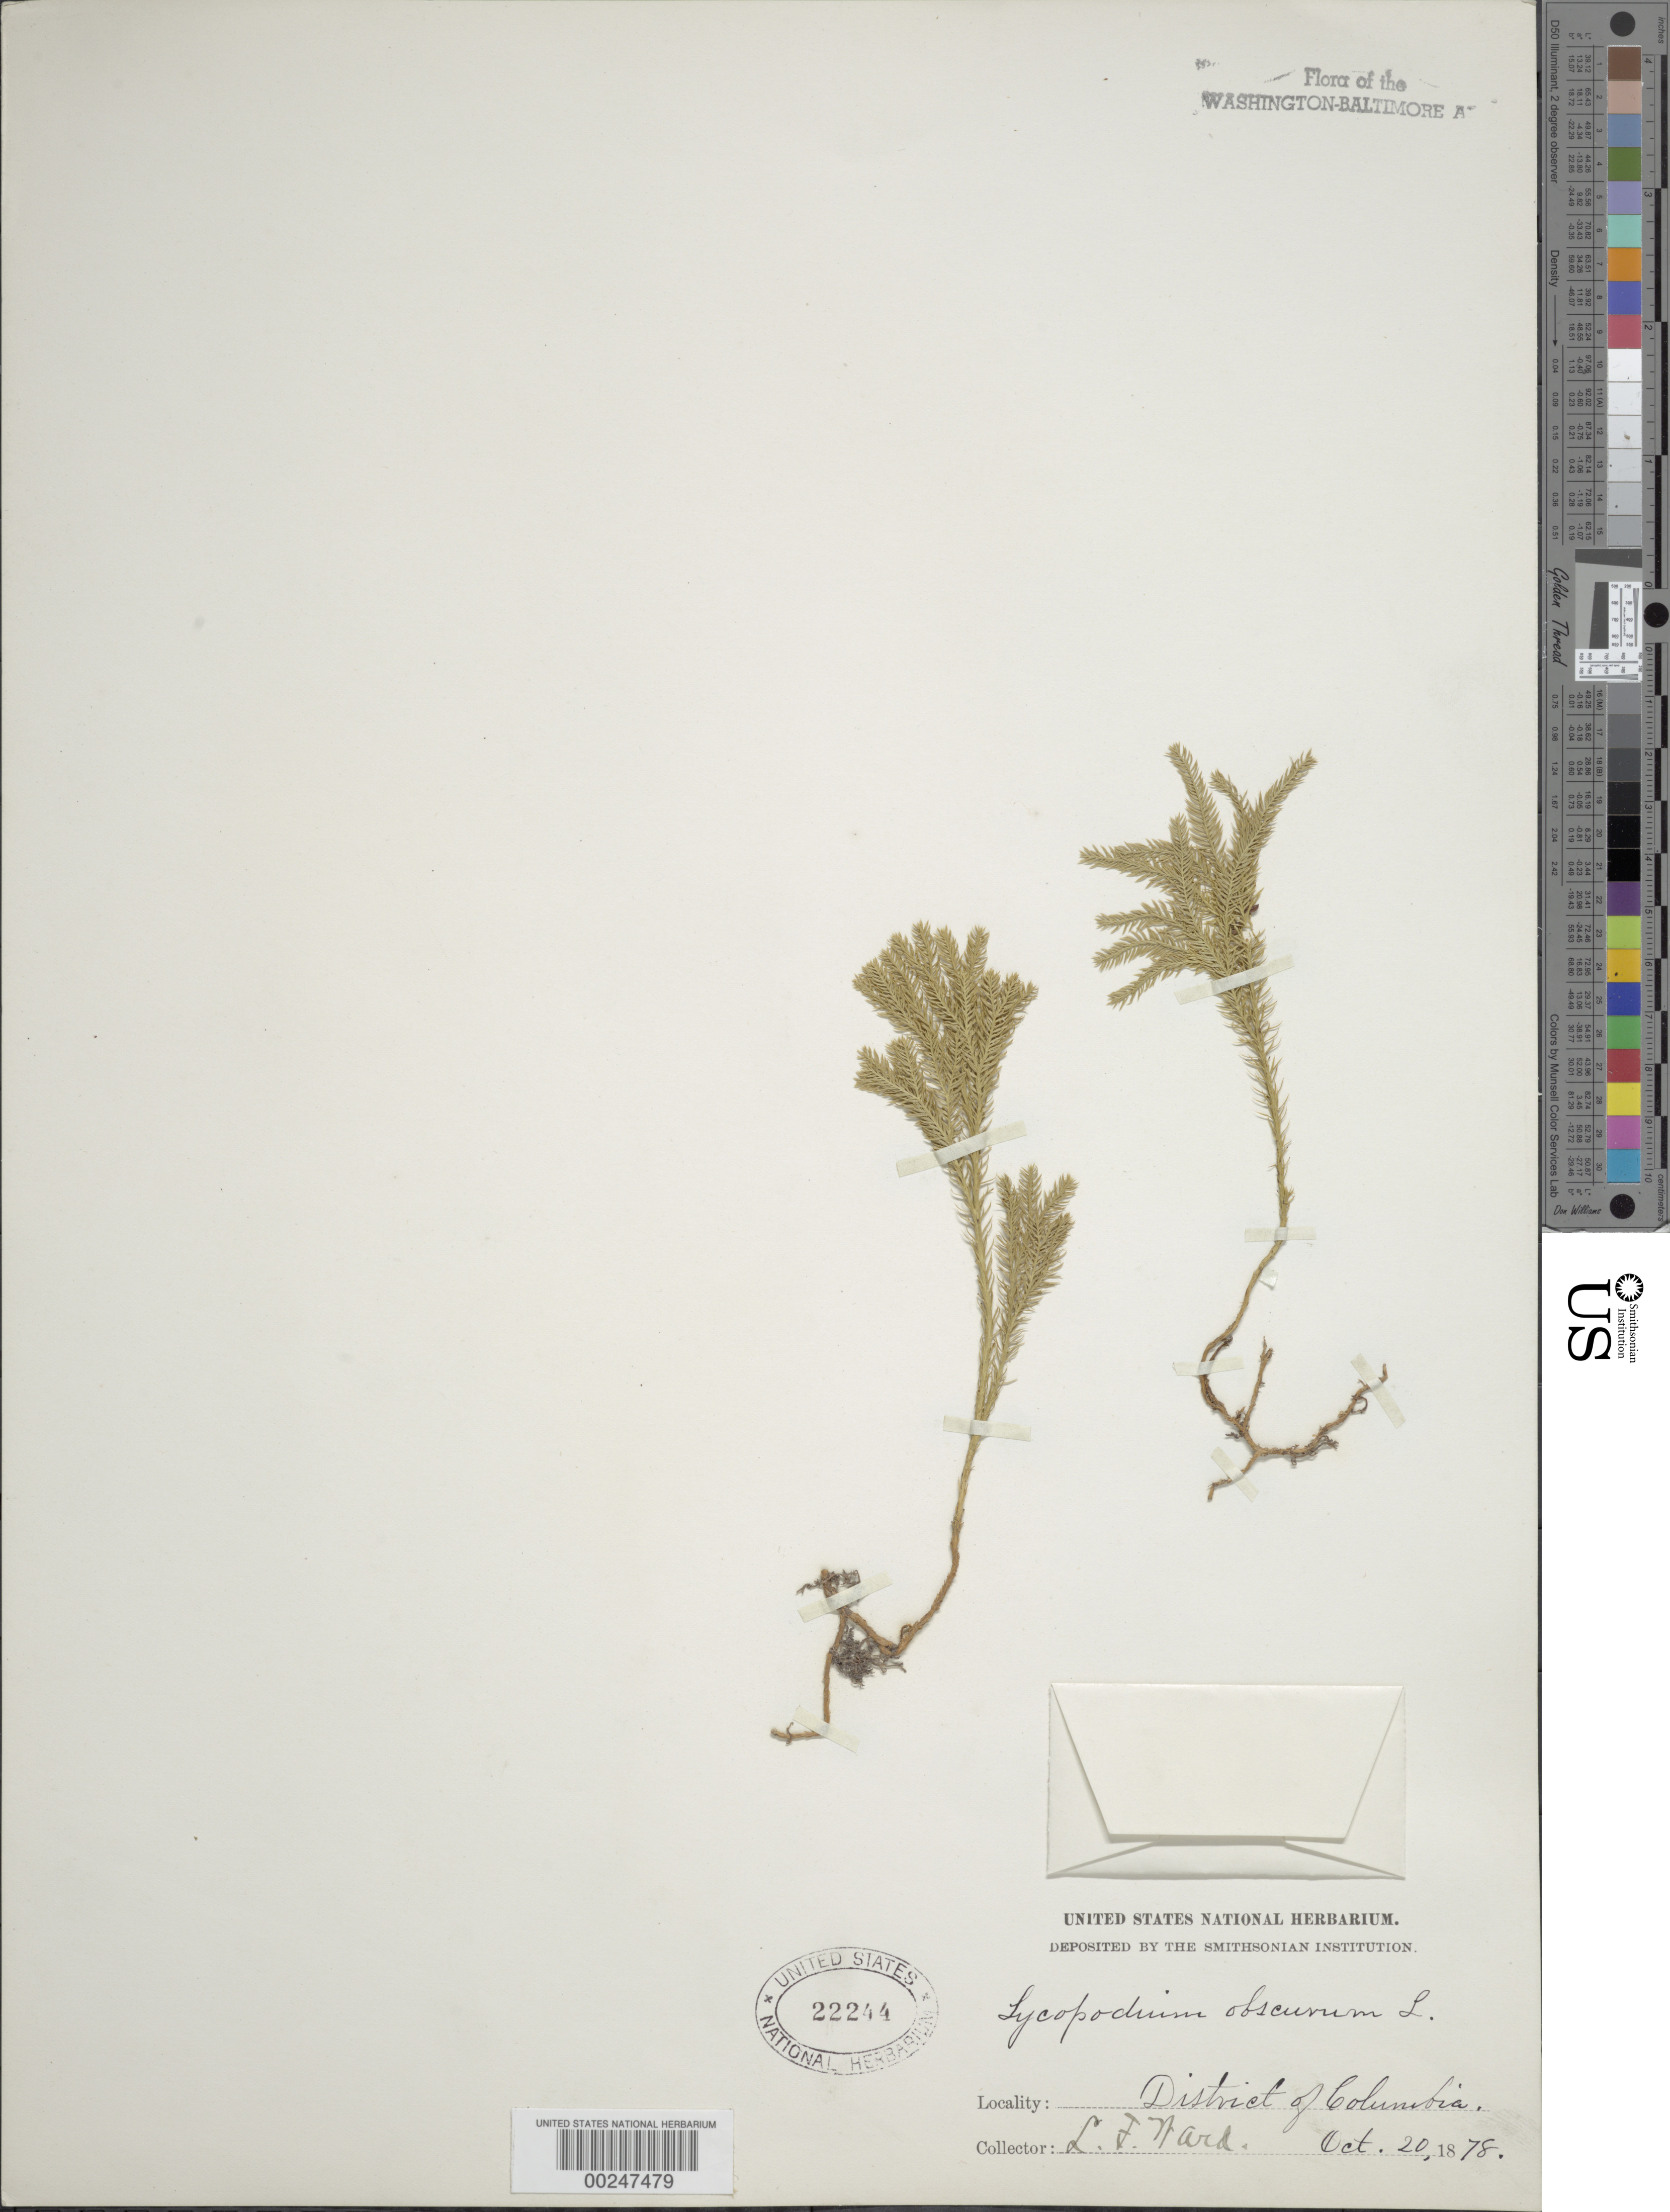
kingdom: Plantae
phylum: Tracheophyta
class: Lycopodiopsida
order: Lycopodiales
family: Lycopodiaceae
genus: Dendrolycopodium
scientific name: Dendrolycopodium obscurum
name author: (L.) A. Haines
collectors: L. F. Ward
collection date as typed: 20 Oct 1878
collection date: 1878-10-20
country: United States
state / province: District of Columbia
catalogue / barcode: US 22244